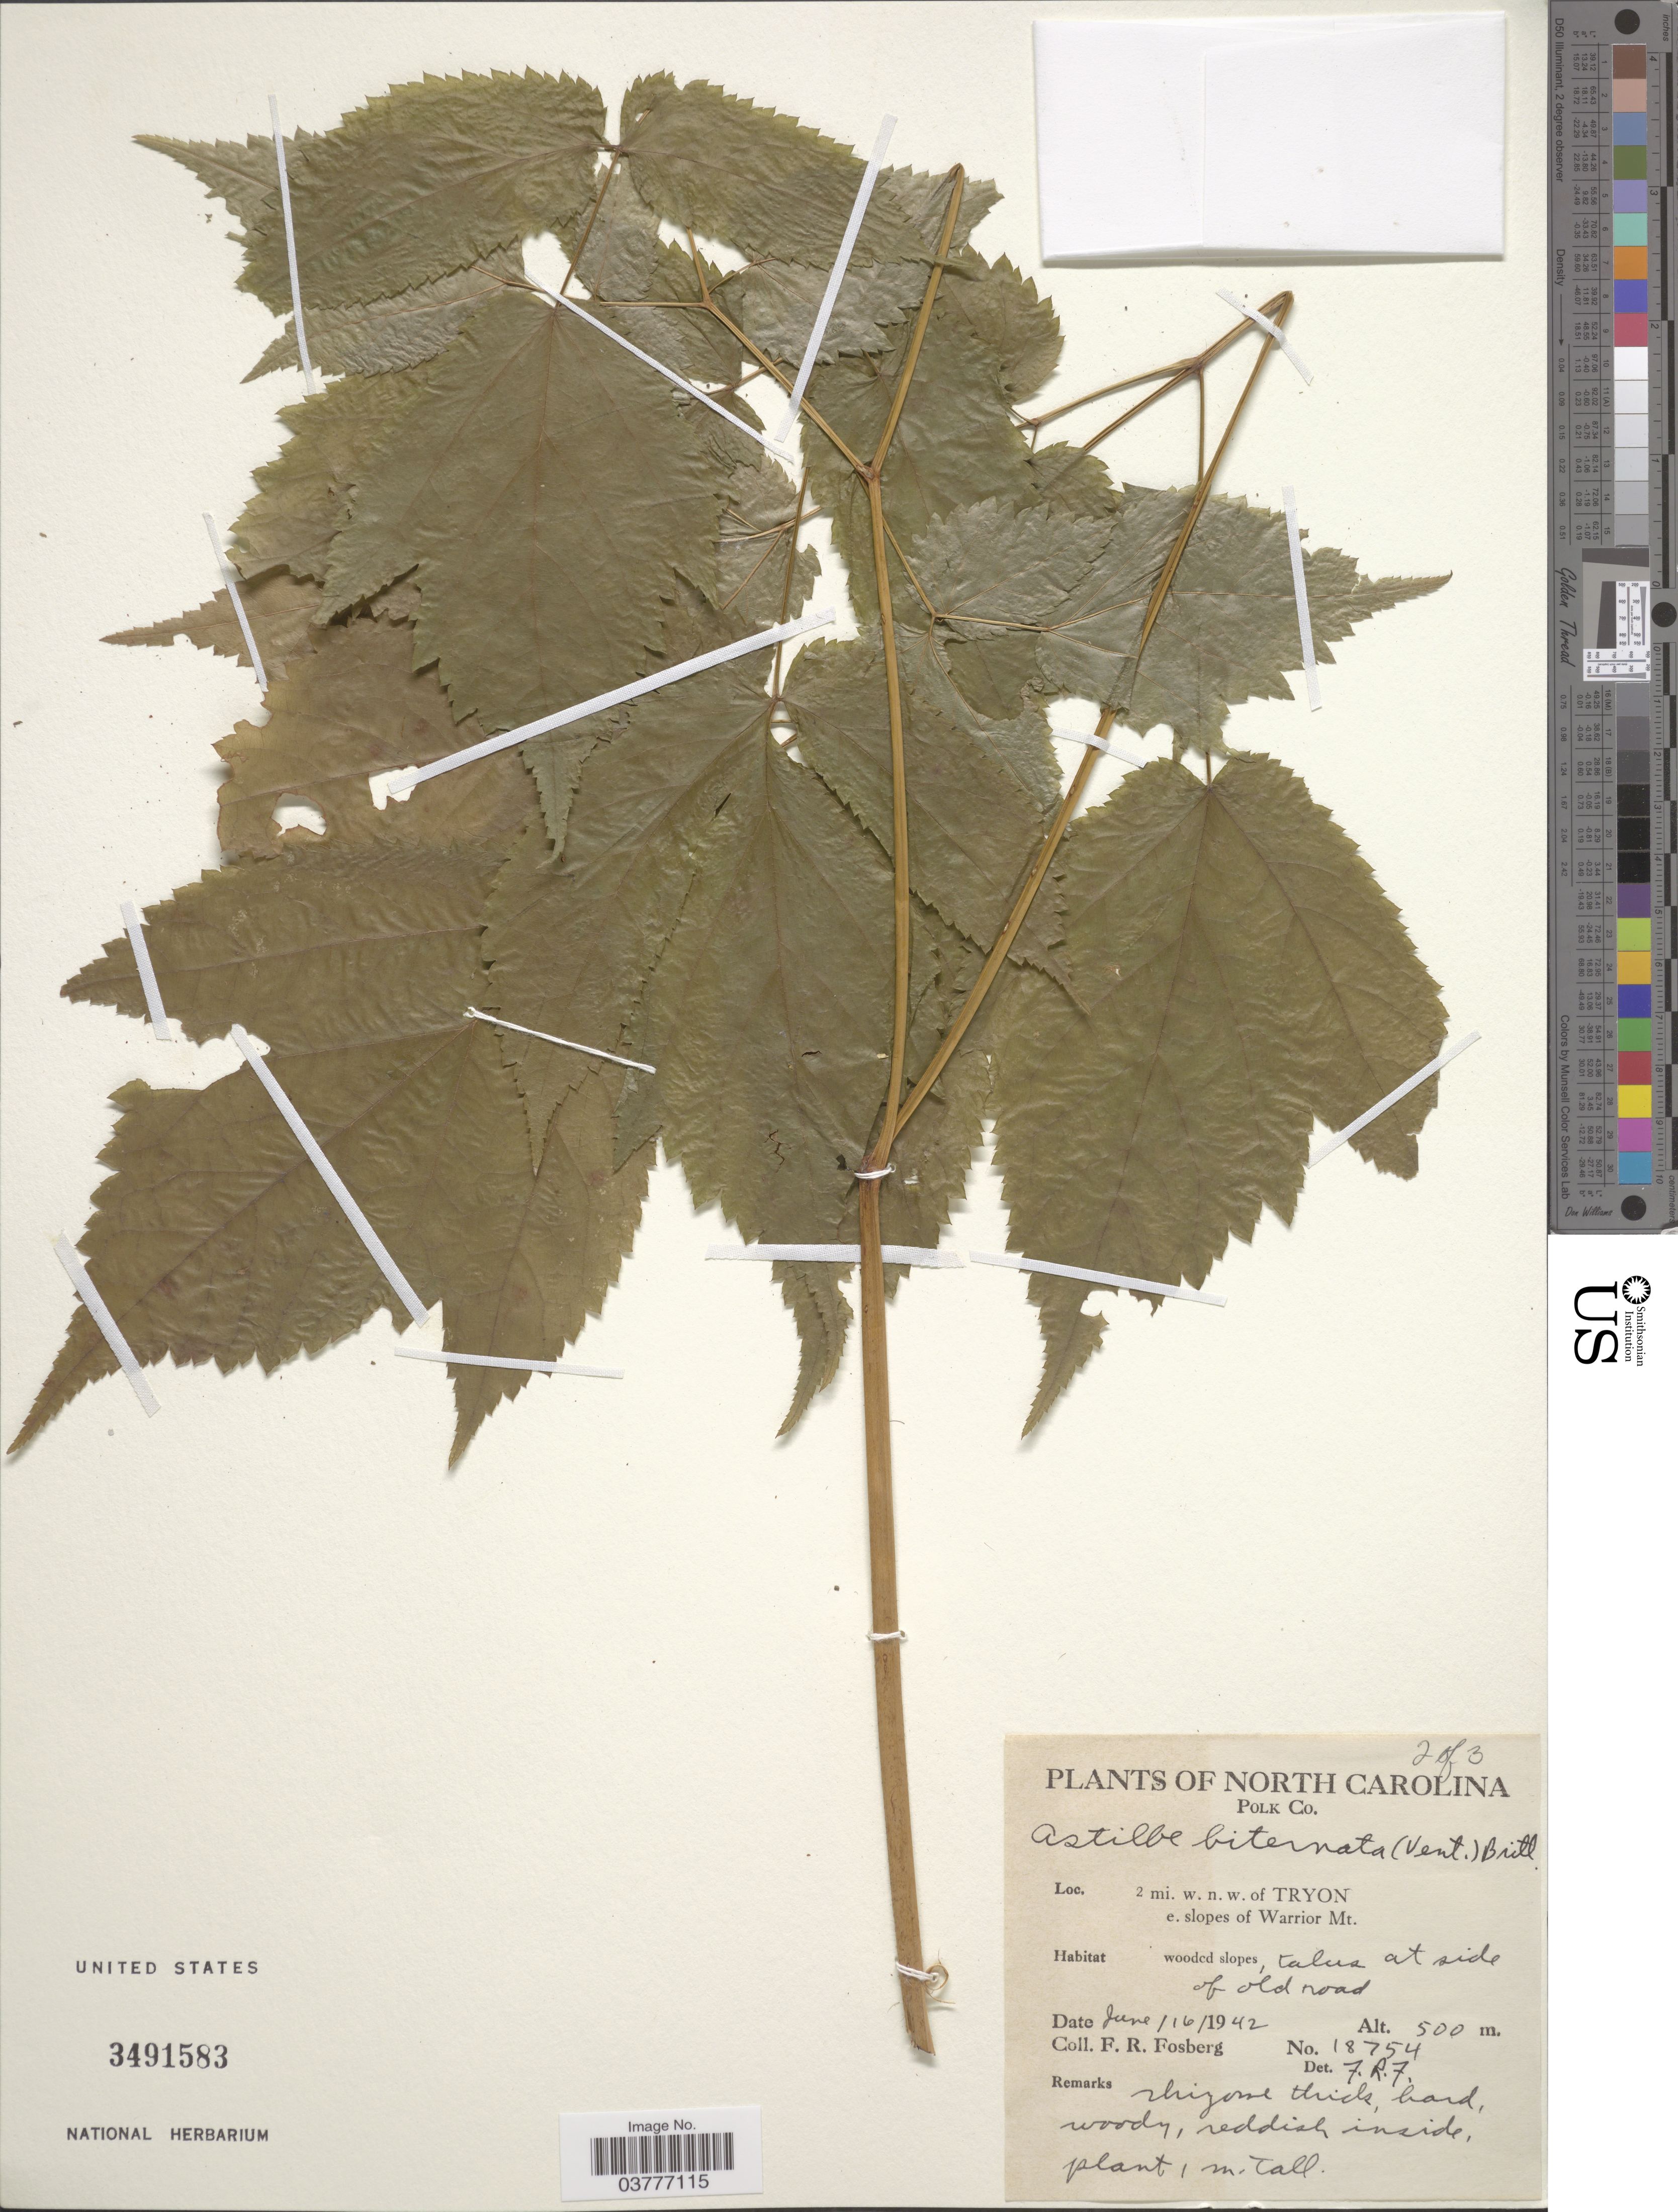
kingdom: Plantae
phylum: Tracheophyta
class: Magnoliopsida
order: Saxifragales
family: Saxifragaceae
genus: Astilbe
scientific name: Astilbe biternata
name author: (Vent.) Britton ex Kearney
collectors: F. R. Fosberg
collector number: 18754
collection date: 1942-06-16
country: United States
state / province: North Carolina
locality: Polk Co. 2 mi. w. n. w. of Tryon. E. slopes of Warrior Mt. Talus at side of old road.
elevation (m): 500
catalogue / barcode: US 3491583